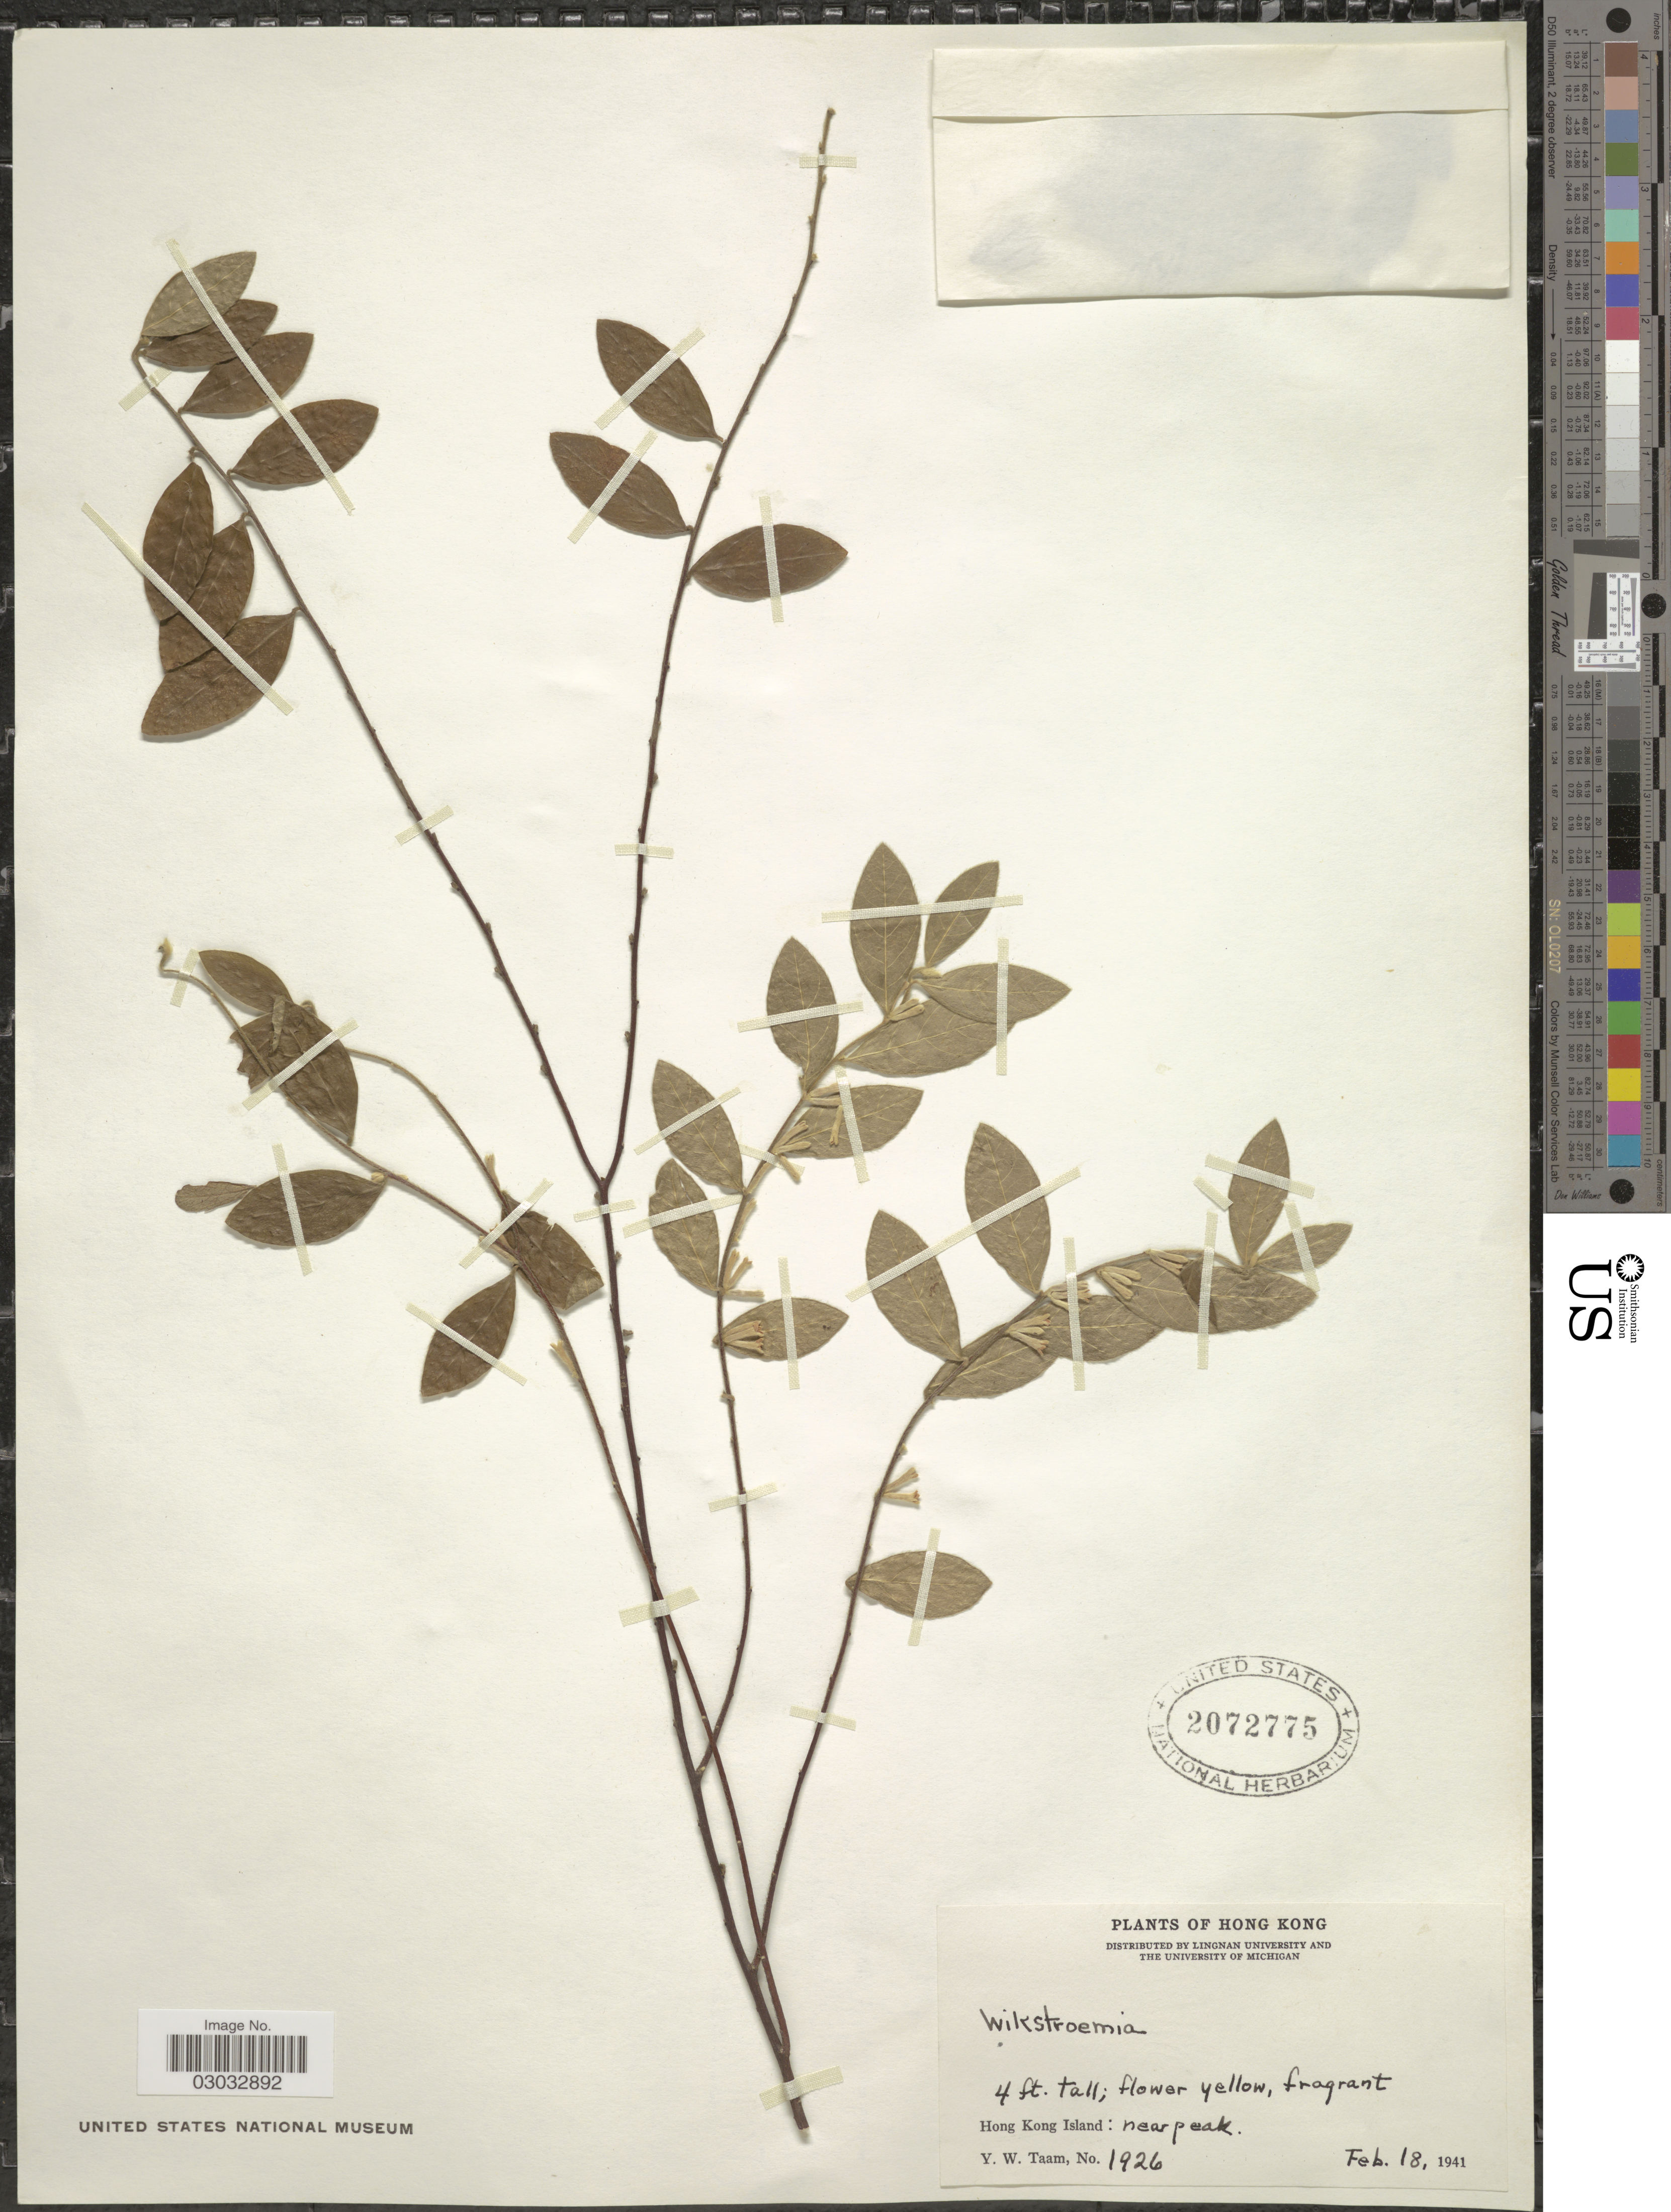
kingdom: Plantae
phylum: Tracheophyta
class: Magnoliopsida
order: Malvales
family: Thymelaeaceae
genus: Wikstroemia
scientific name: Wikstroemia sp.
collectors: Y. W. Taam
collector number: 1926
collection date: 1941-02-18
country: China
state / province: Hong Kong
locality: Hong Kong Island: near peak.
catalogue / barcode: US 2072775